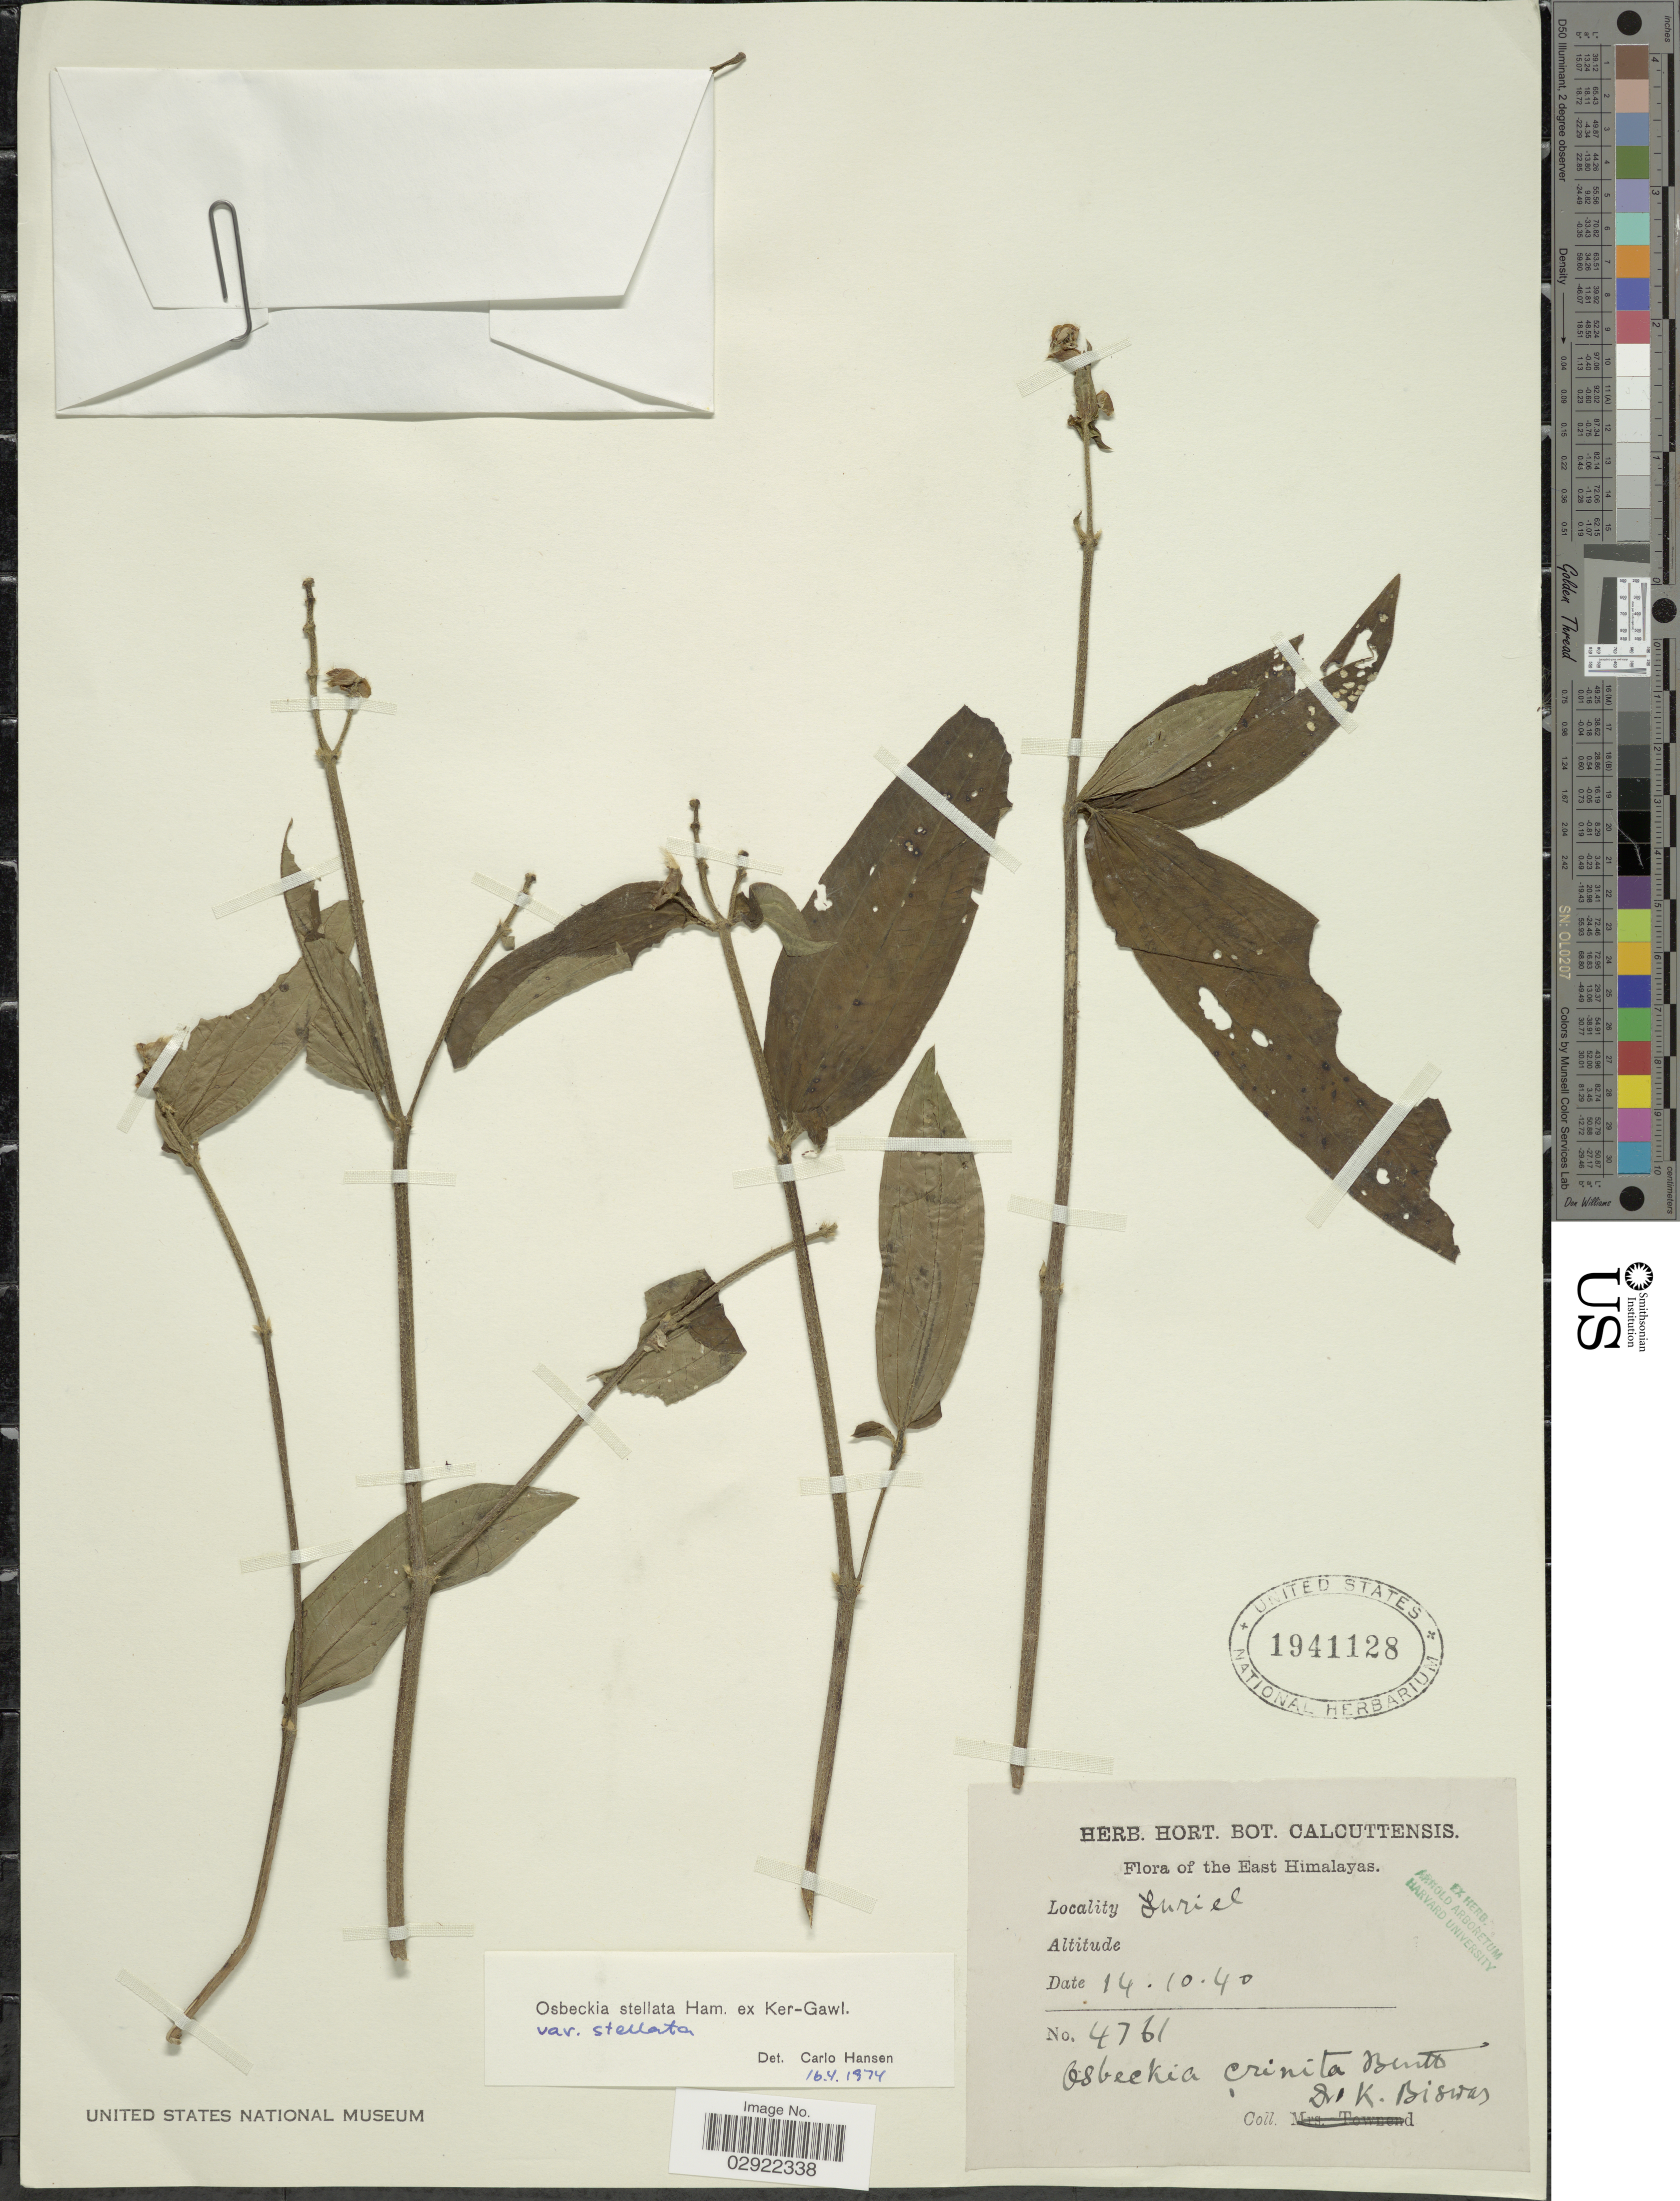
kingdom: Plantae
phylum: Tracheophyta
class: Magnoliopsida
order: Myrtales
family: Melastomataceae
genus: Osbeckia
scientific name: Osbeckia stellata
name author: Wall. ex C.B. Clarke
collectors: K. Biswas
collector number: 4761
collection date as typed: Transcribed d/m/y: 14/10/40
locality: East Himalayas. Luriel [interpreted].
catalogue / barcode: US 1941128